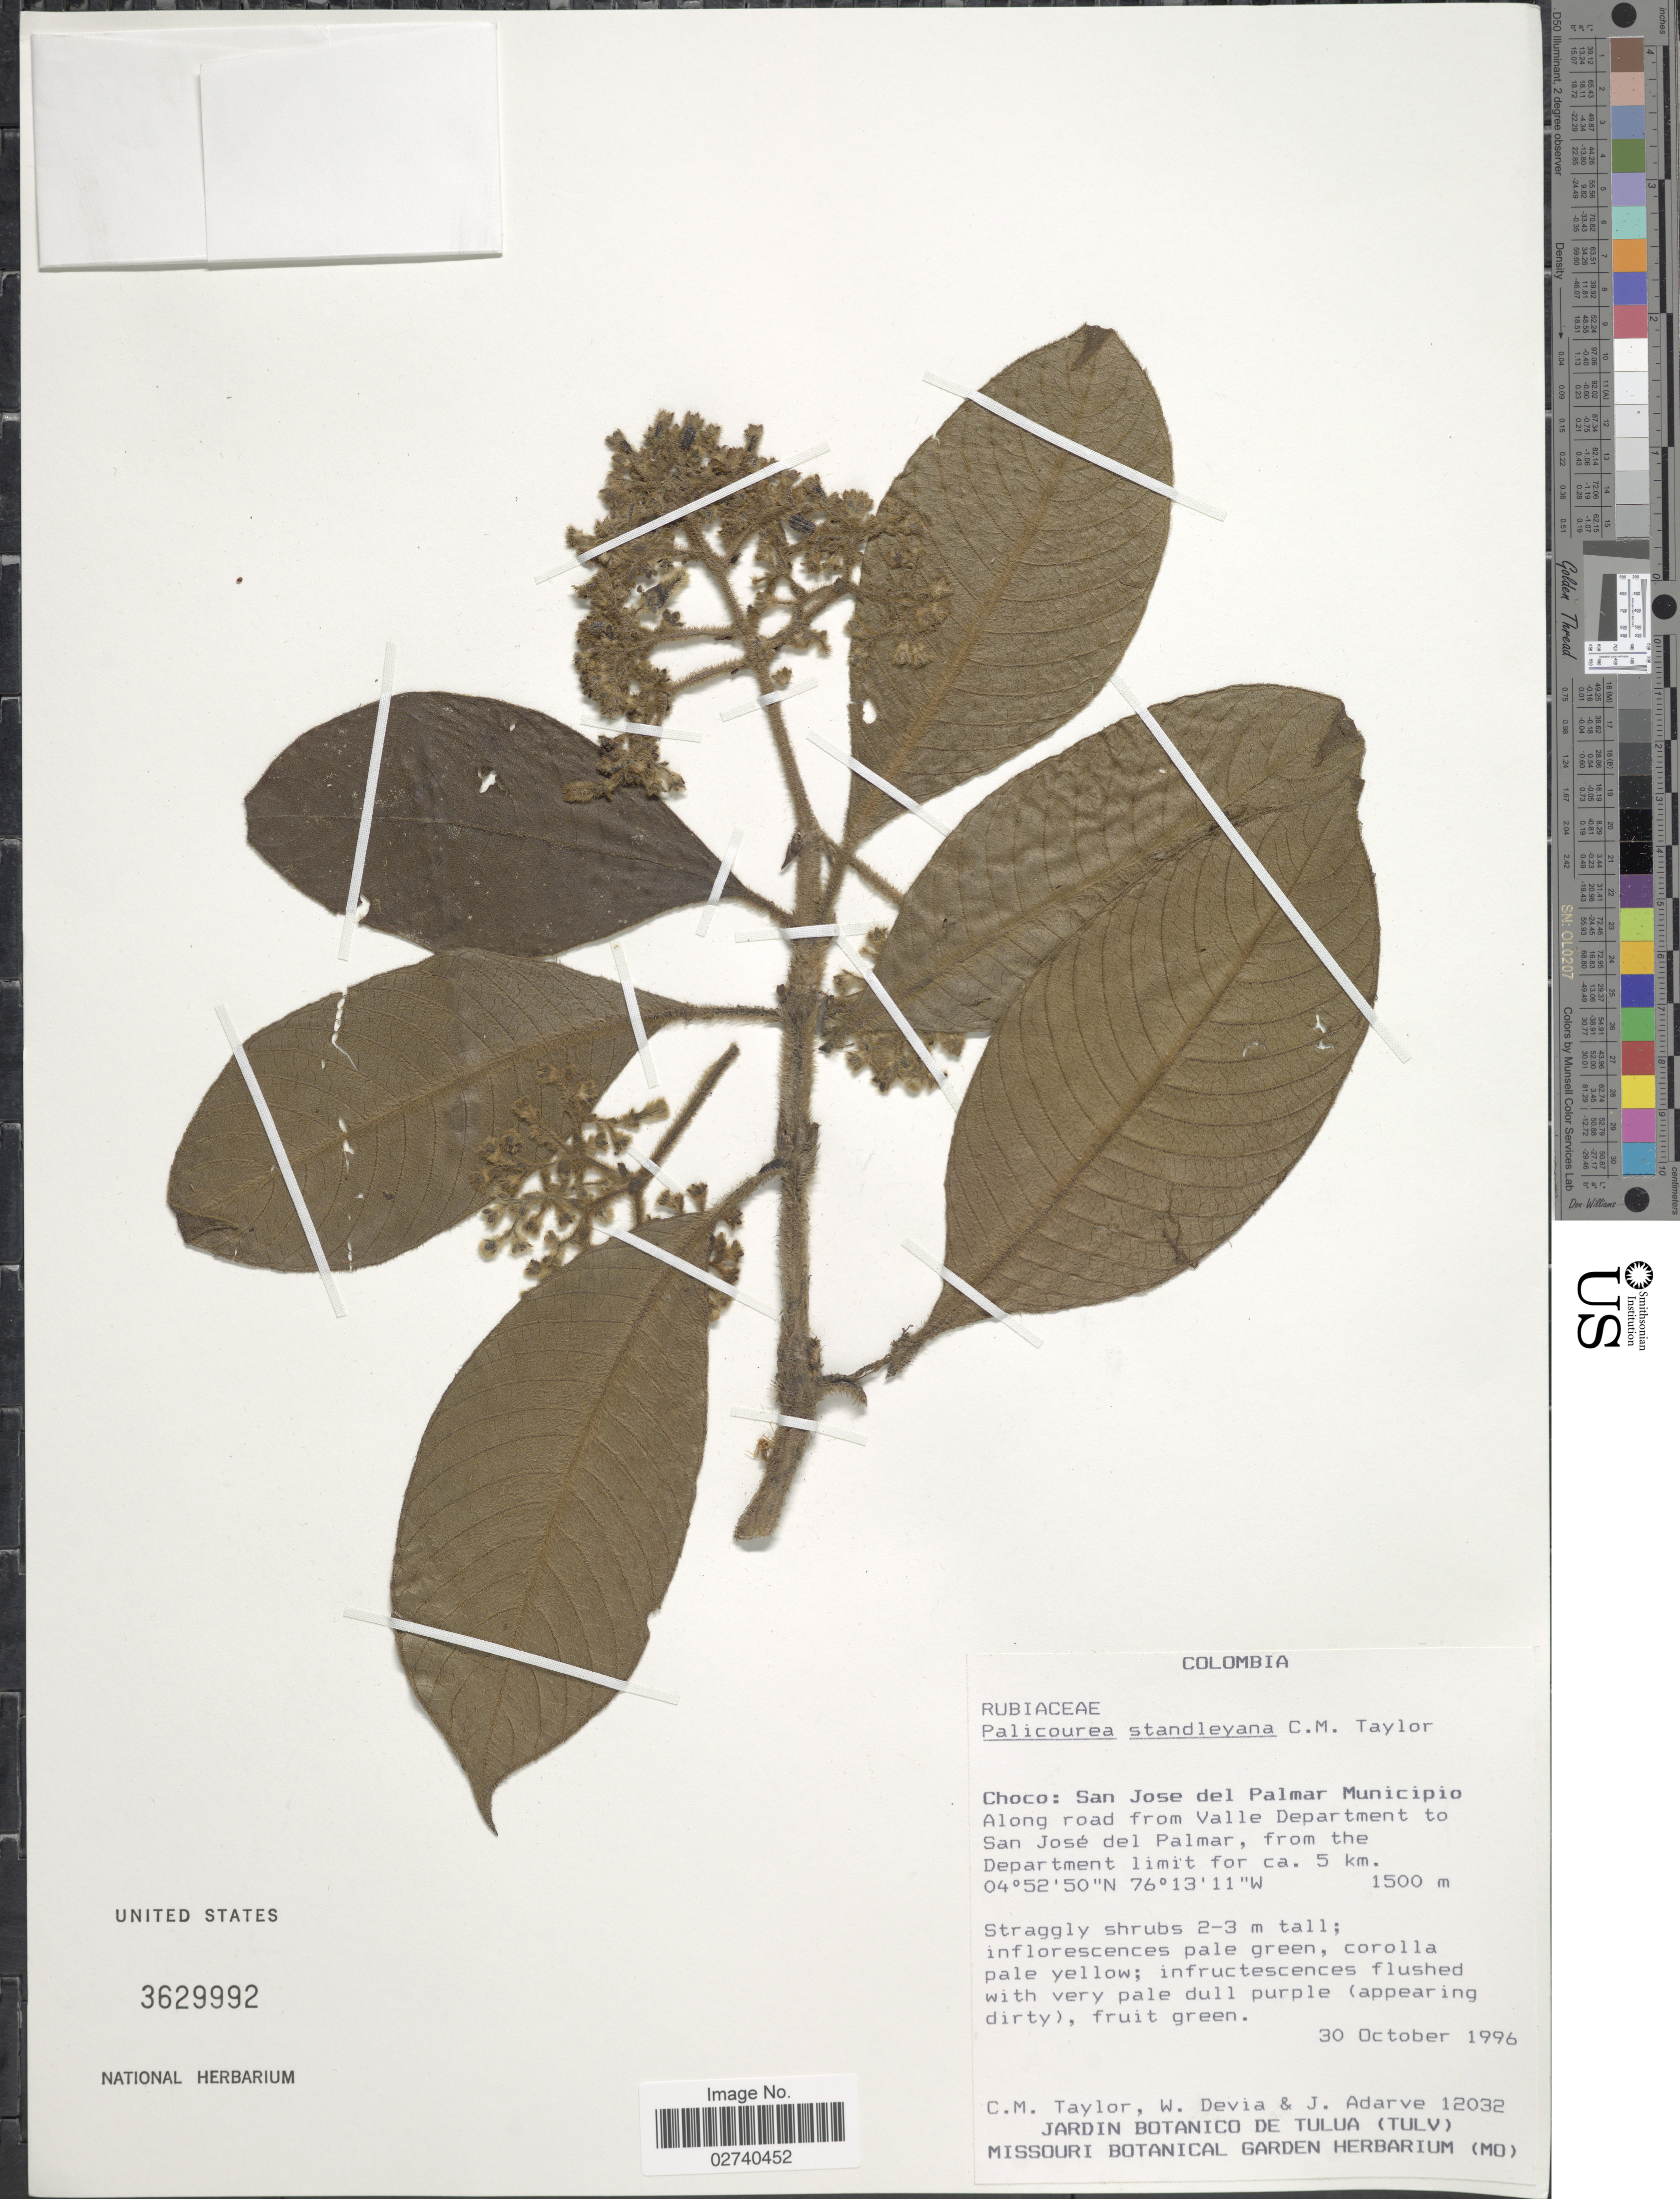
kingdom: Plantae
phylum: Tracheophyta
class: Magnoliopsida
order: Gentianales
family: Rubiaceae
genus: Palicourea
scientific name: Palicourea standleyana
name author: C.M. Taylor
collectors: C. M. Taylor, W. Devia & J. B. Adarve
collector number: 12032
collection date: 1996-10-30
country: Colombia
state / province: Chocó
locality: San Jose del Palmar Municipio. Along road from Valle Department to San Jose del Palmar, from the Department limit for ca. 5 km.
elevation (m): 1500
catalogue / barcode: US 3629992